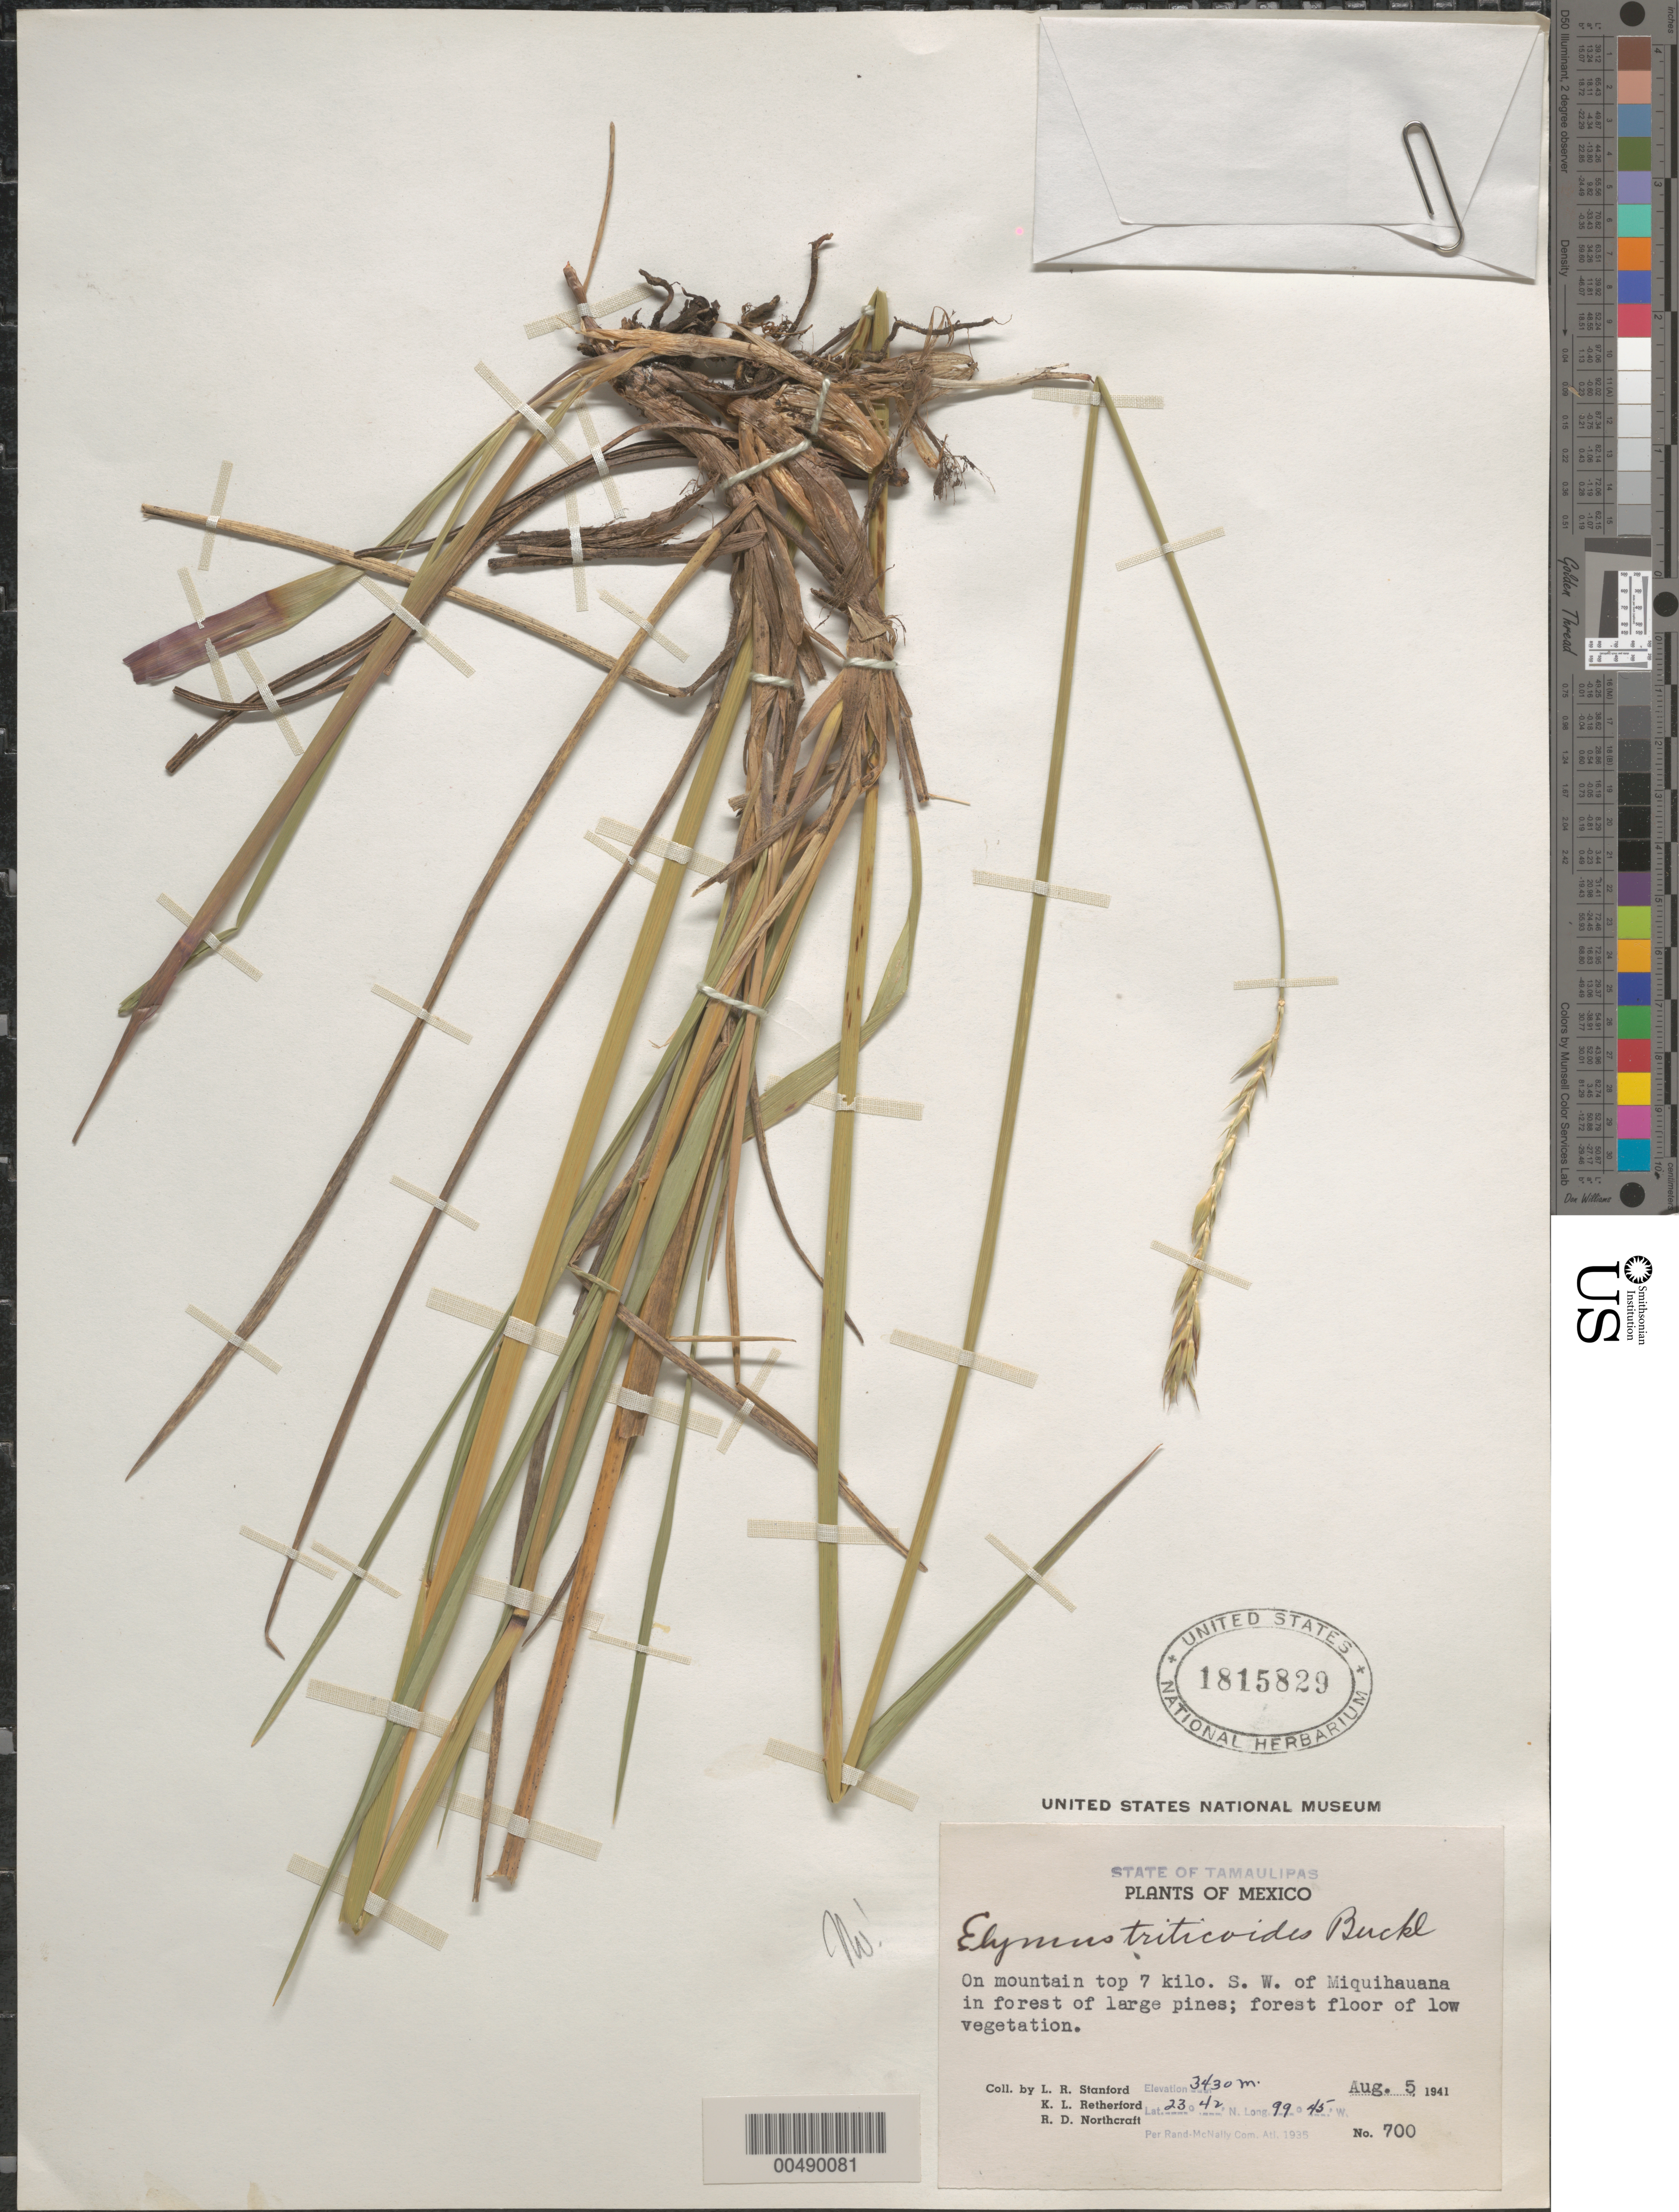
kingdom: Plantae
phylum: Tracheophyta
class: Liliopsida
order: Poales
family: Poaceae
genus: Elymus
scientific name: Elymus triticoides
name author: Buckley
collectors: L. R. Stanford, K. Retherford & R. Northcraft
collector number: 700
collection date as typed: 5 Aug 1941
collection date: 1941-08-05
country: Mexico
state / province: Tamaulipas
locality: On mt. top 7 km SW of Miquihauana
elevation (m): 3430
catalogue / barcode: US 1815829